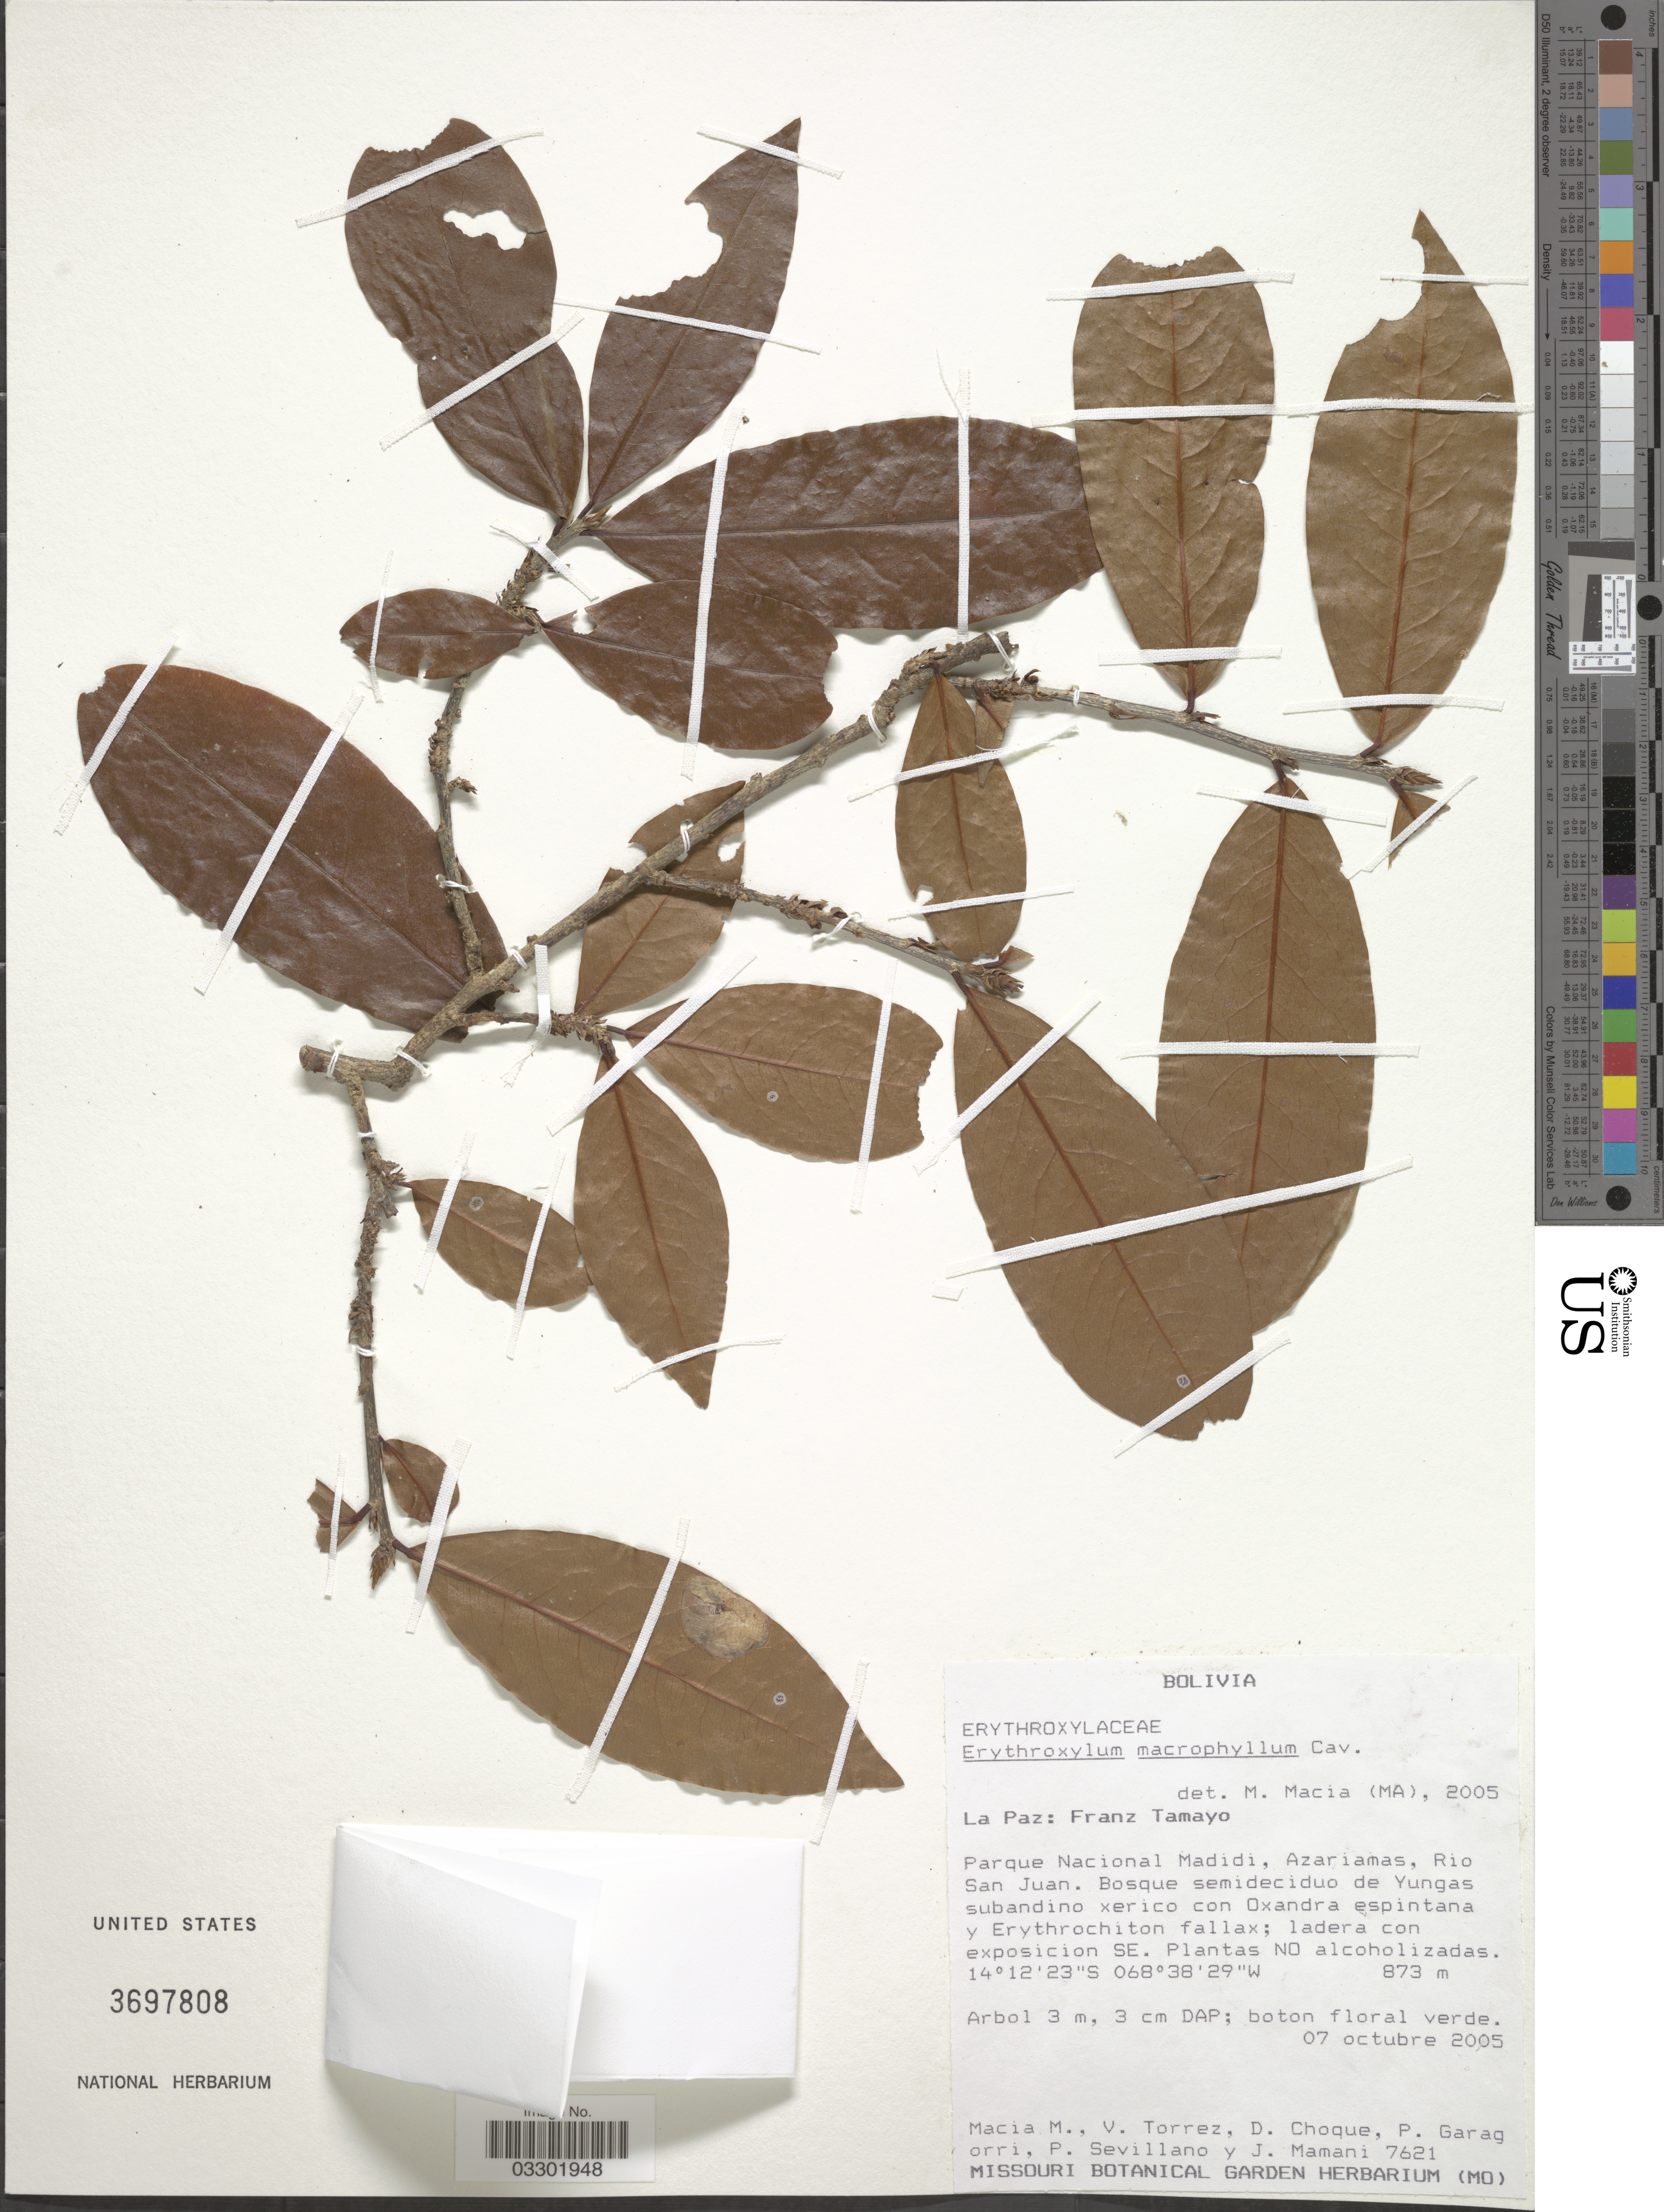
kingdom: Plantae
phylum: Tracheophyta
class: Magnoliopsida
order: Malpighiales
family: Erythroxylaceae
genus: Erythroxylum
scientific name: Erythroxylum macrophyllum var. macrophyllum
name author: Cav.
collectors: Macia M., V. Torrez, D. Choque, P. Garagorri & et al.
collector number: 7621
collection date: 2005-10-07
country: Bolivia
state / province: La Paz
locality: Franz Tamayo. Parque Nacional Madidi, Azariamas, Rio San Juan. Bosque semideciduo de Yungas.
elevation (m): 873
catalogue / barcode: US 3697808